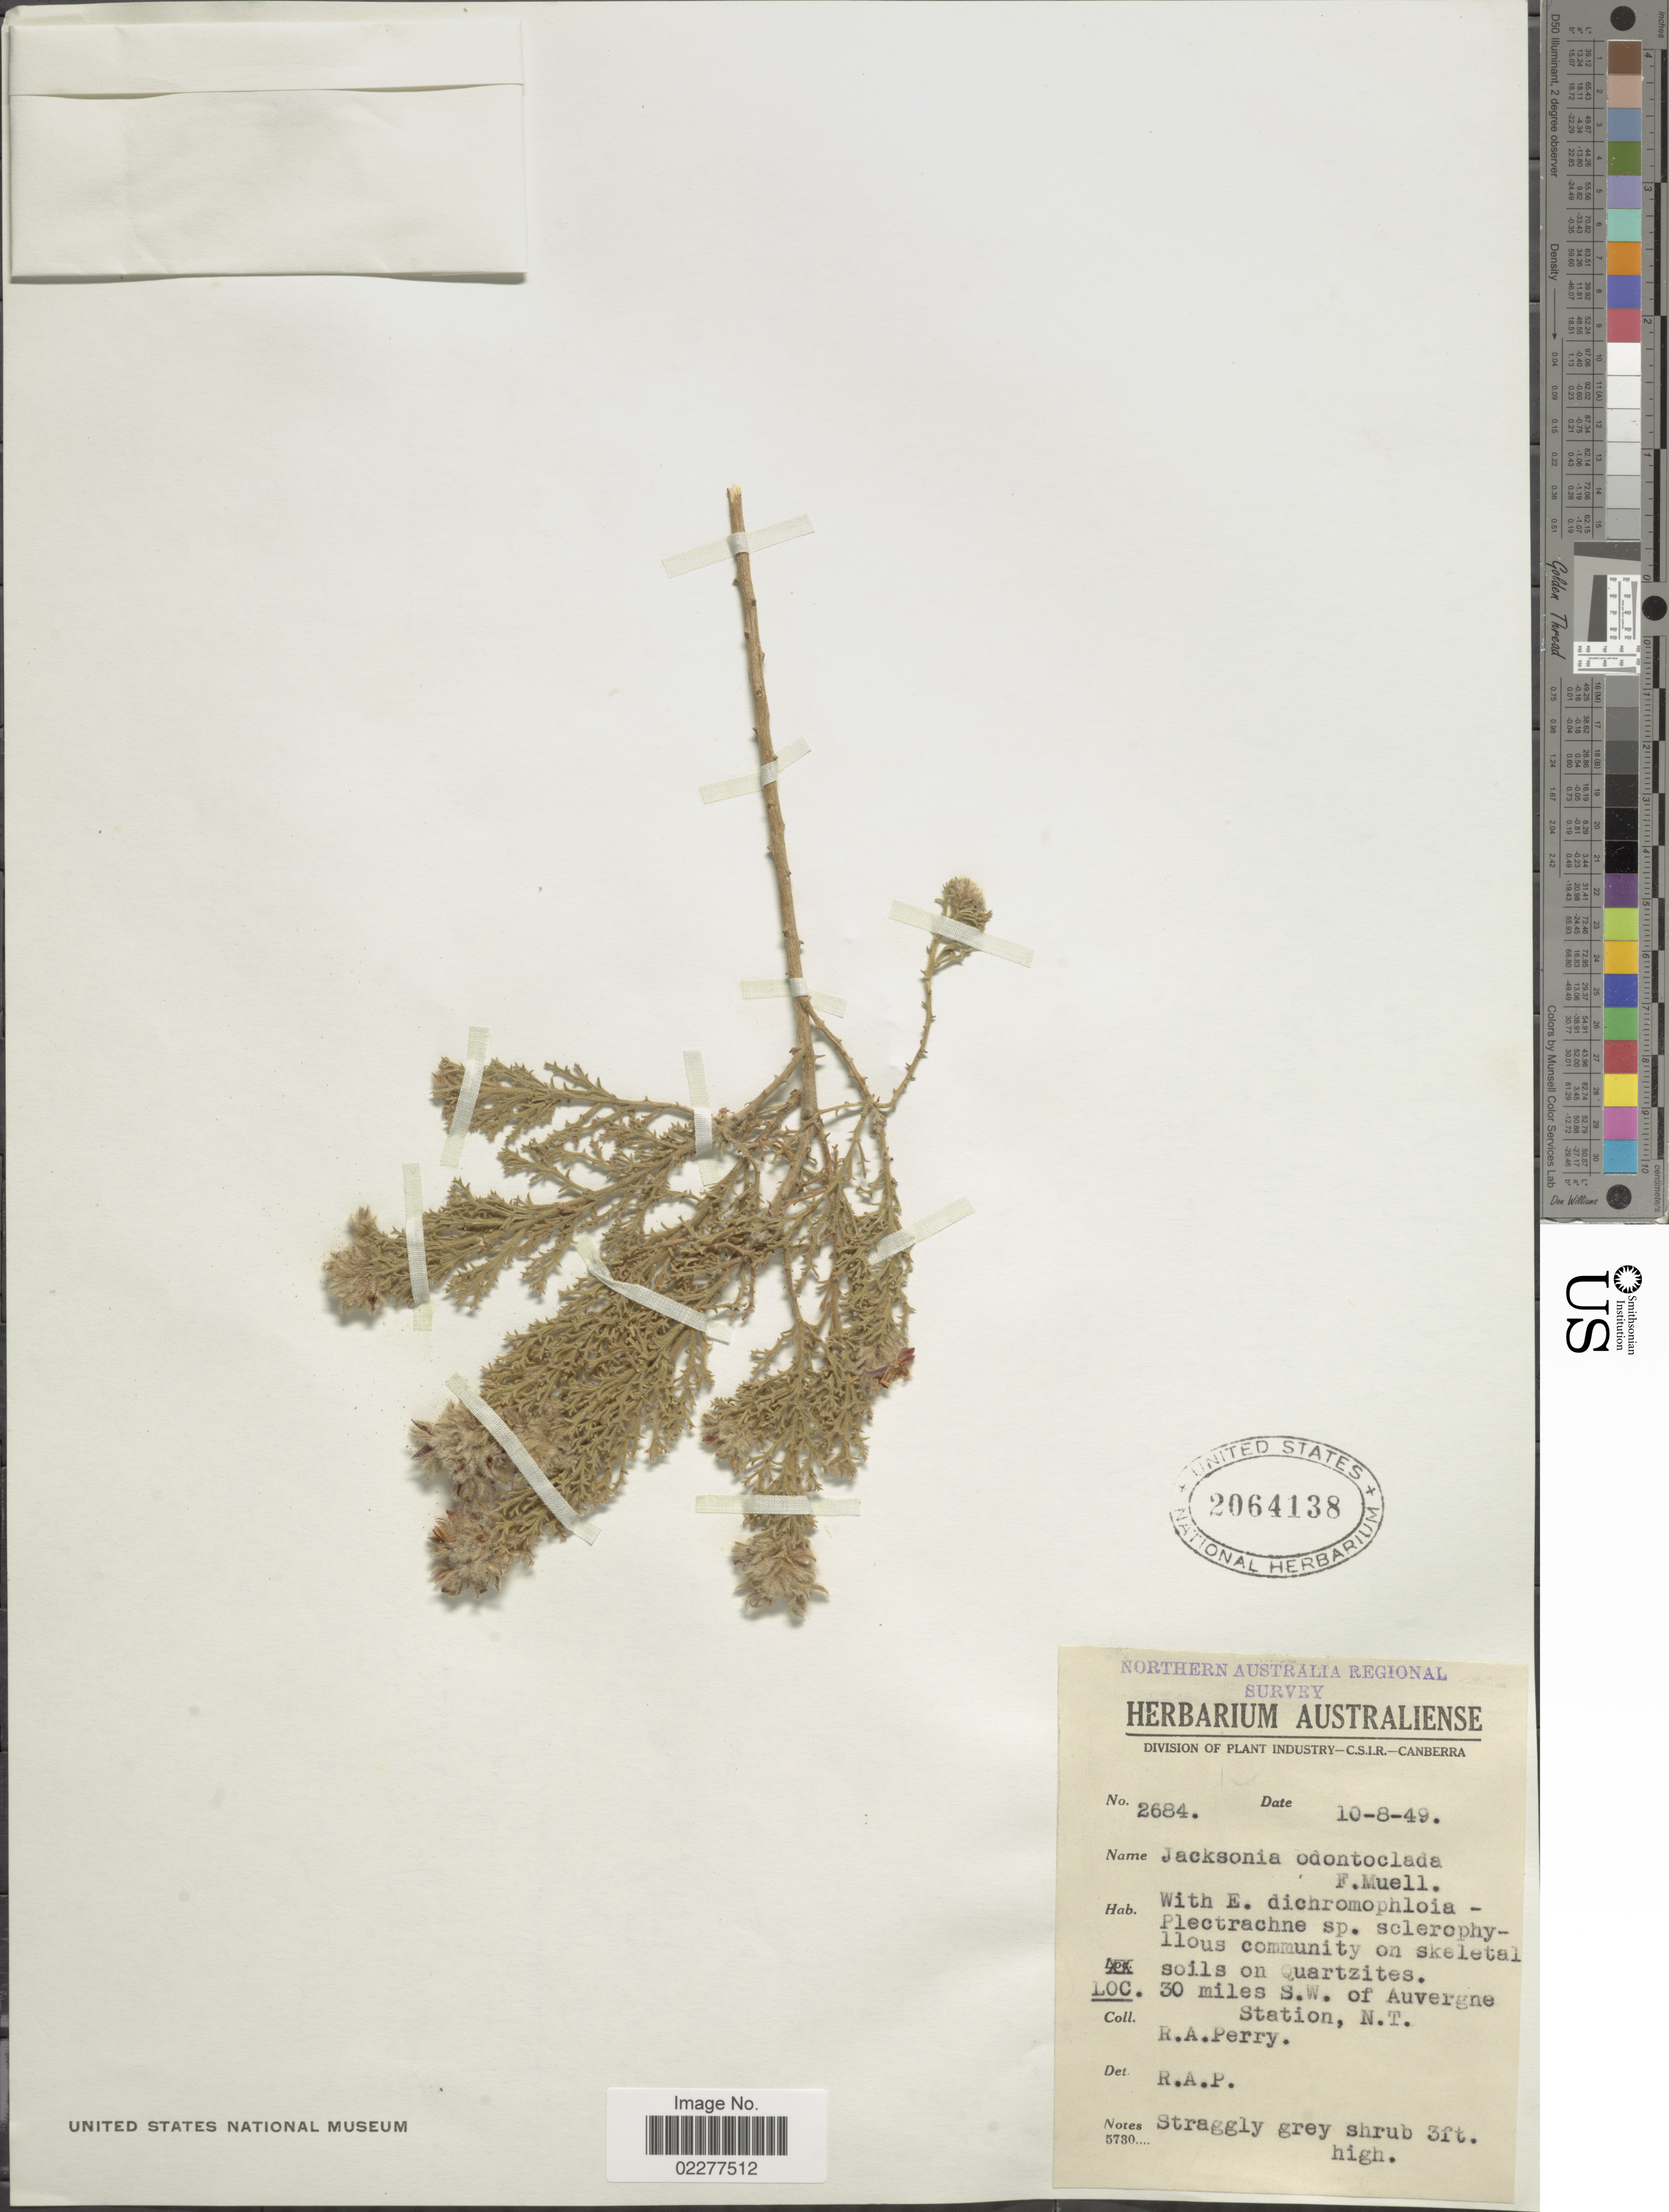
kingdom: Plantae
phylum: Tracheophyta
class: Magnoliopsida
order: Fabales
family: Fabaceae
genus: Jacksonia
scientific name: Jacksonia odontoclada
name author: Benth.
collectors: Perry, R. A.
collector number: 2684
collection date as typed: Transcribed d/m/y: 10/8/49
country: Australia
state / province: Northern Territory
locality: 30 miles S.W. of Auvergne Station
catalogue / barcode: US 2064138